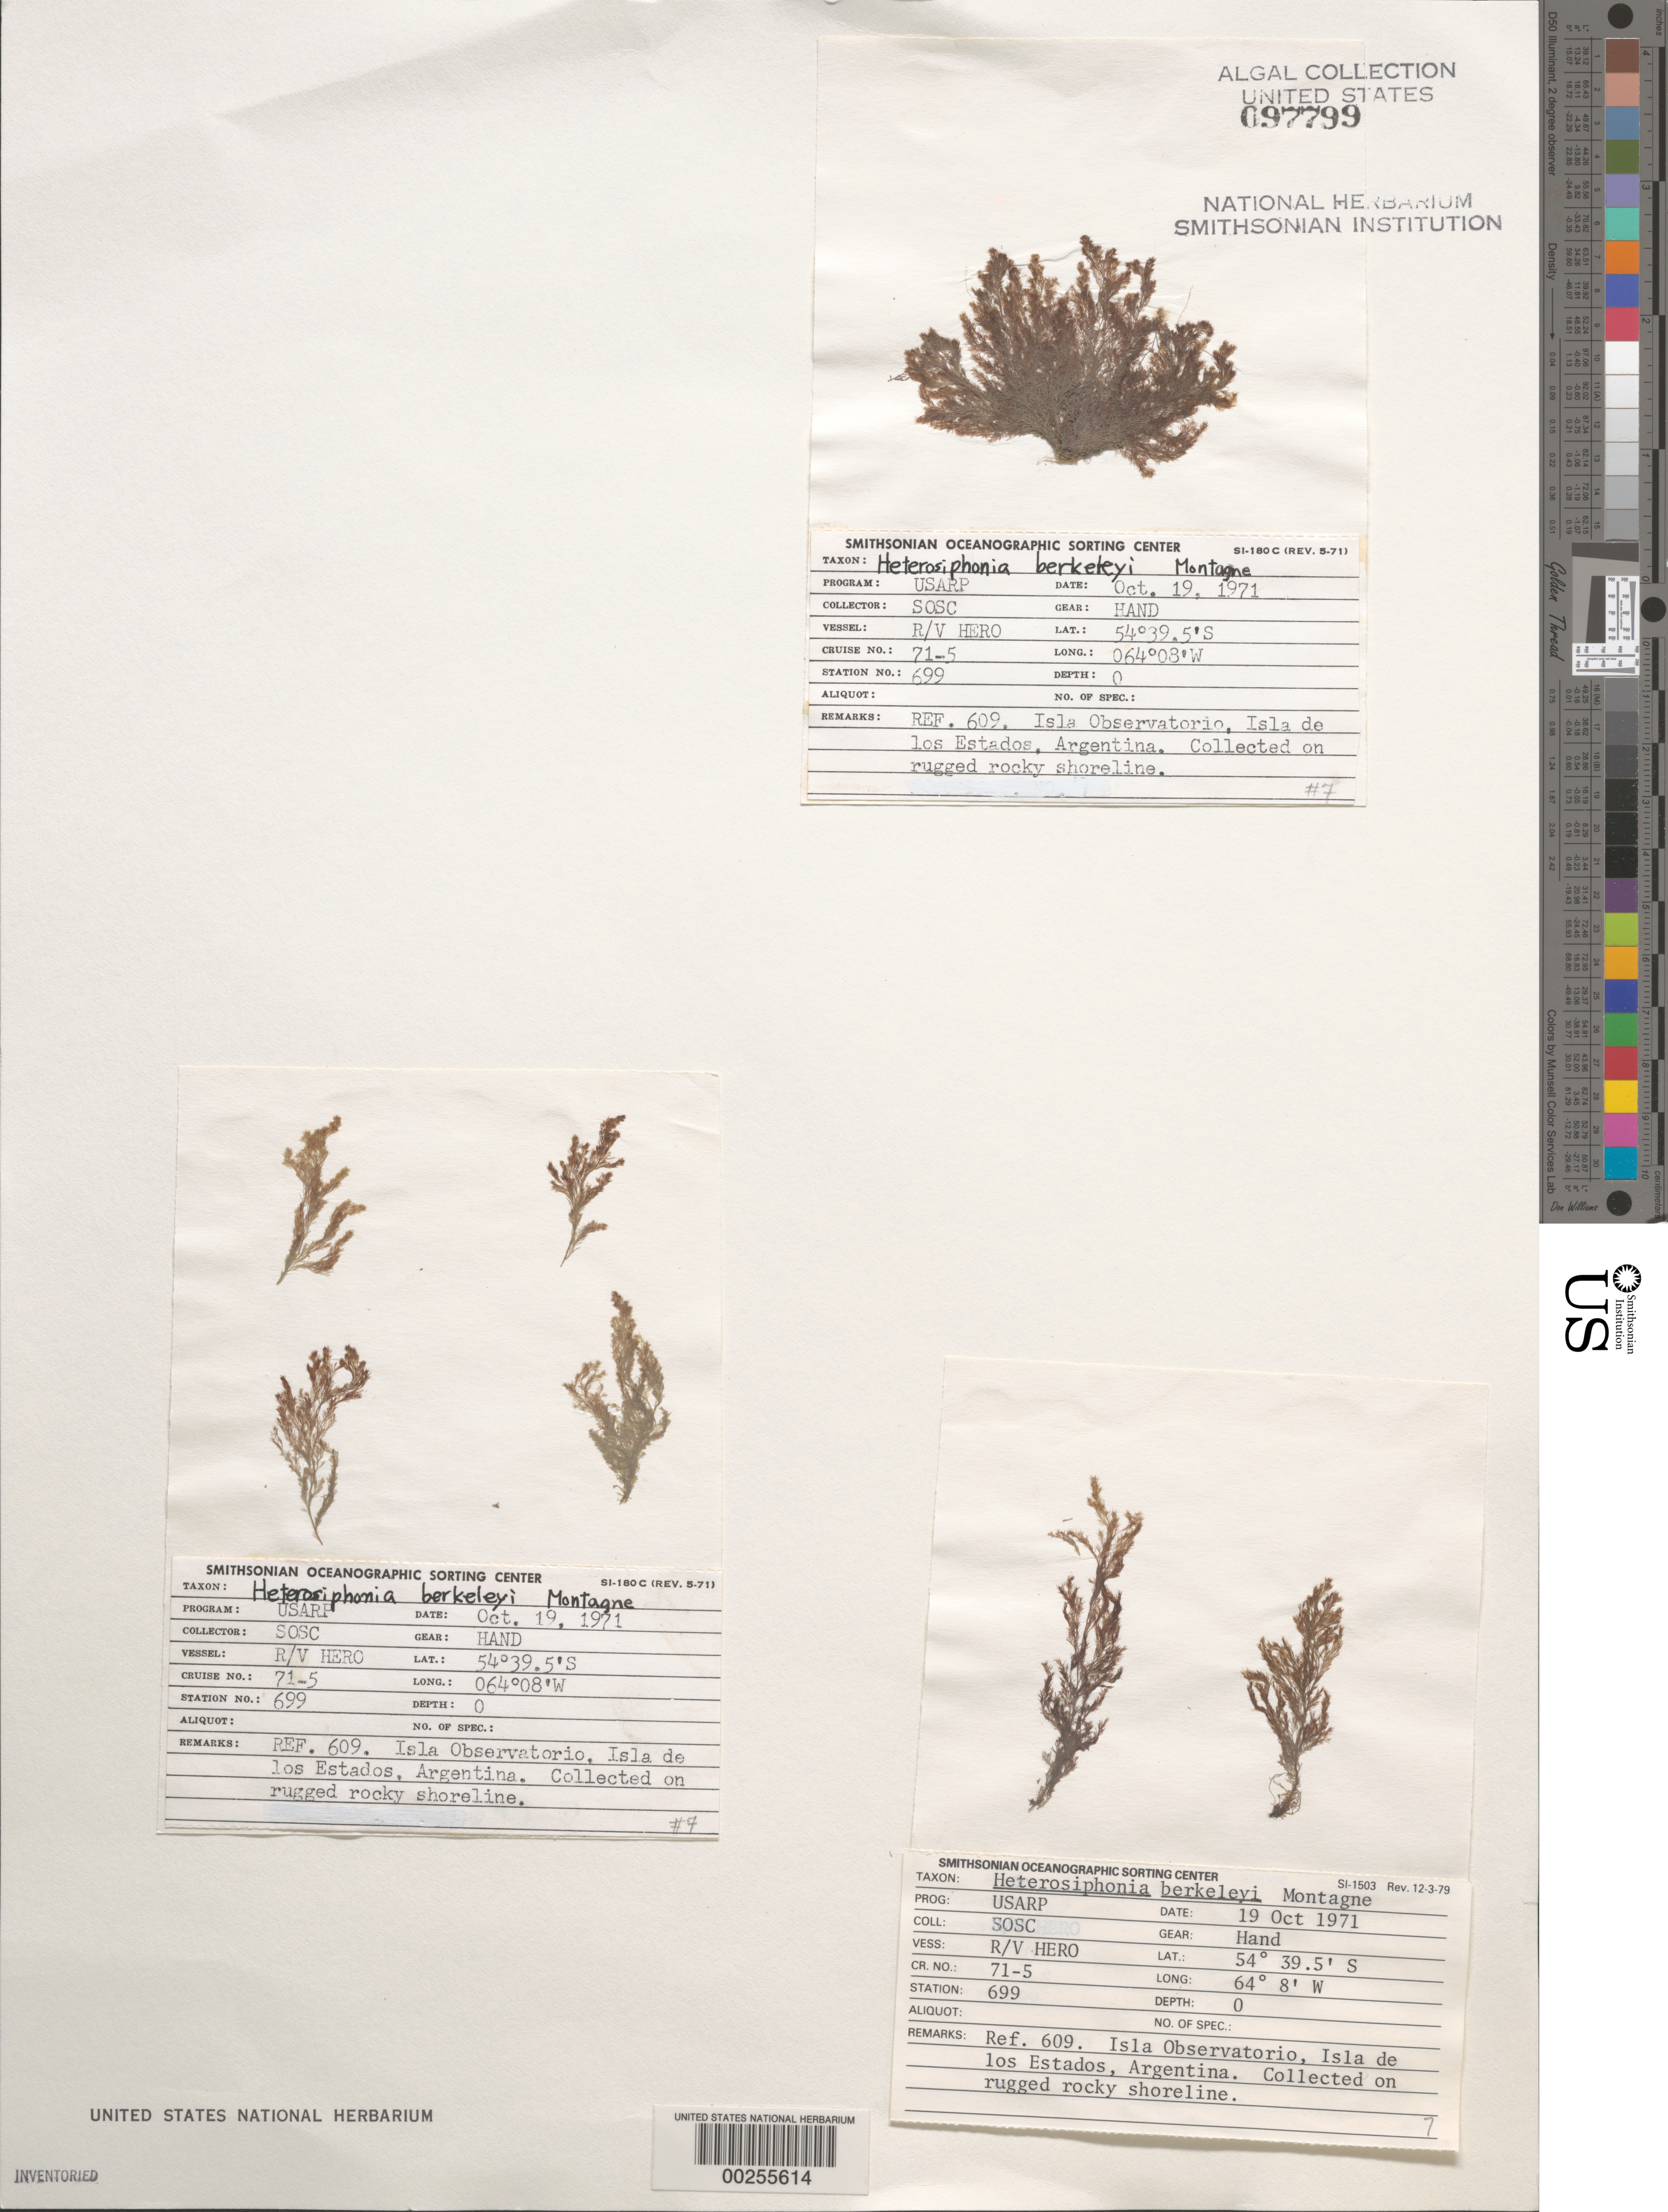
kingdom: Plantae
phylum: Rhodophyta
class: Florideophyceae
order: Ceramiales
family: Dasyaceae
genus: Heterosiphonia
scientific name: Heterosiphonia berkeleyi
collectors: SOSC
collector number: Station 699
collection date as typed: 19 Oct 1971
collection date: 1971-10-19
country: Argentina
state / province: Tierra del Fuego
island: Isla Observatorio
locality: North of Isla de los Estados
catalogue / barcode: US 97799